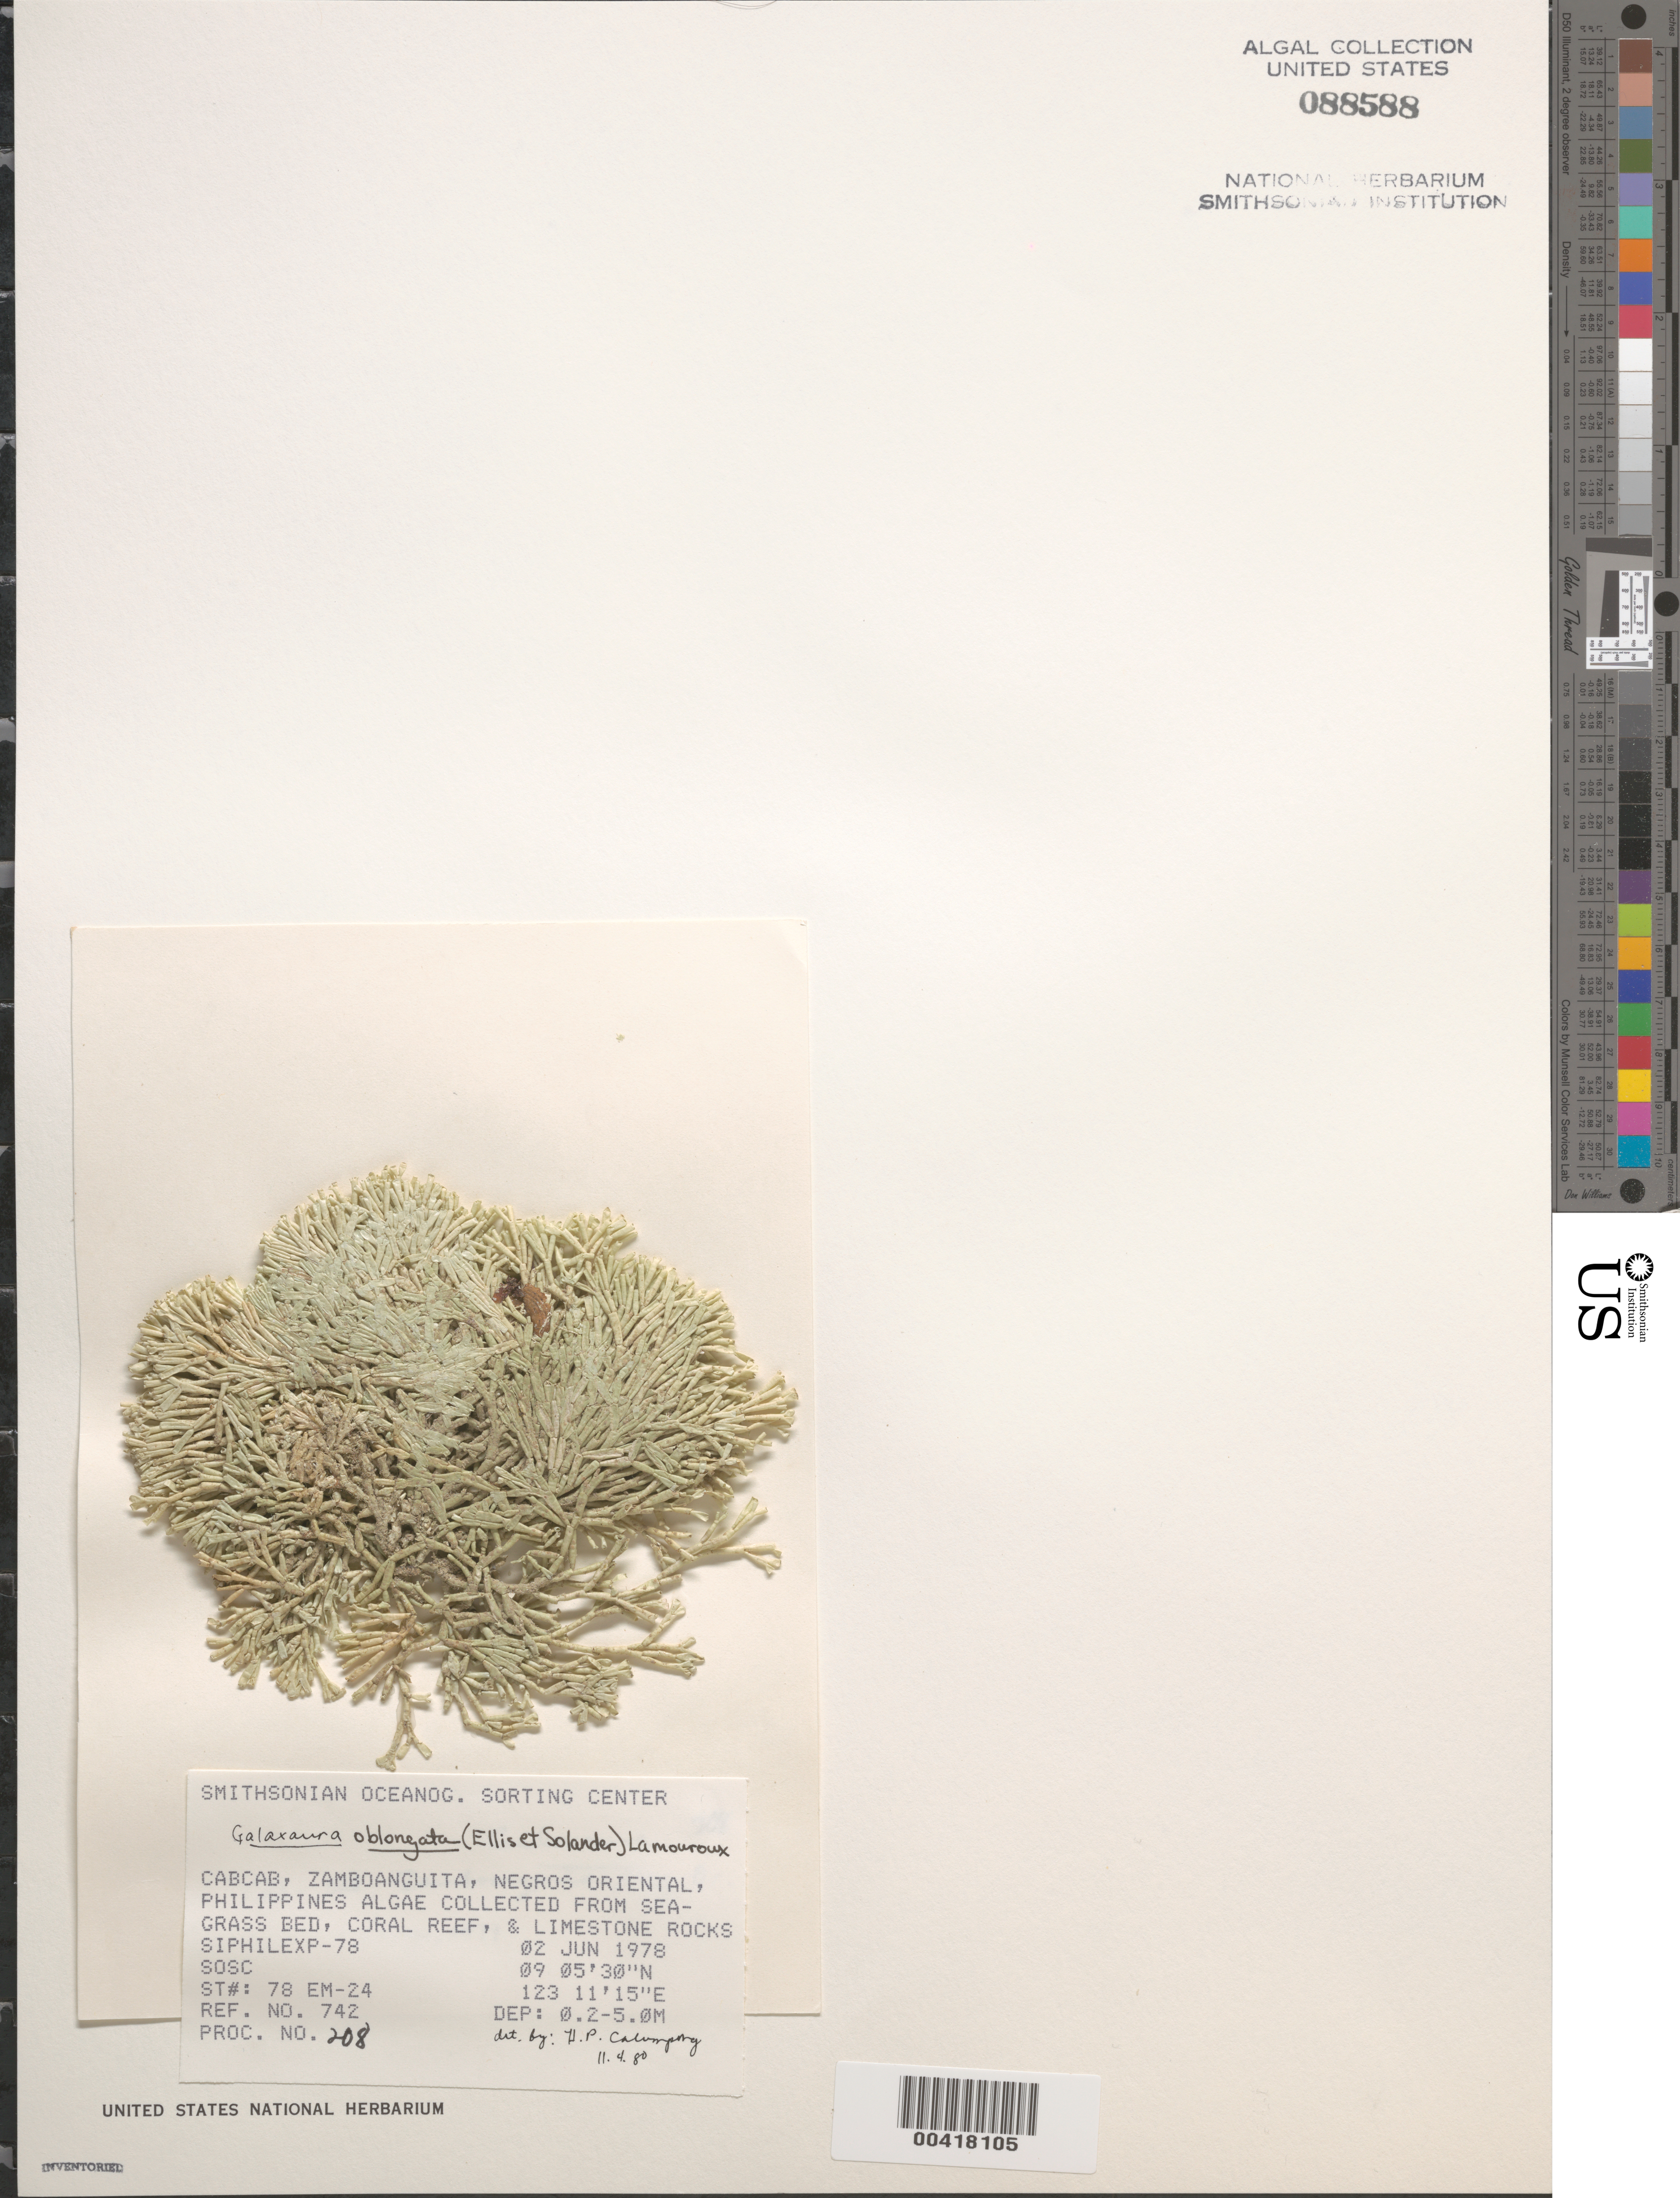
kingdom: Plantae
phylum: Rhodophyta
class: Florideophyceae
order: Nemaliales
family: Galaxauraceae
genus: Tricleocarpa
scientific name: Tricleocarpa fragilis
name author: (L.) Huisman & R.A. Towns.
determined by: Algae name updating Project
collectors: SOSC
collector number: Station 78 Em-24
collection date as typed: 02 Jun 1978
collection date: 1978-06-02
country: Philippines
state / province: Central Visayas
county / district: Negros Oriental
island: Negros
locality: Cabcab, Zamboanguita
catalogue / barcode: US 88588